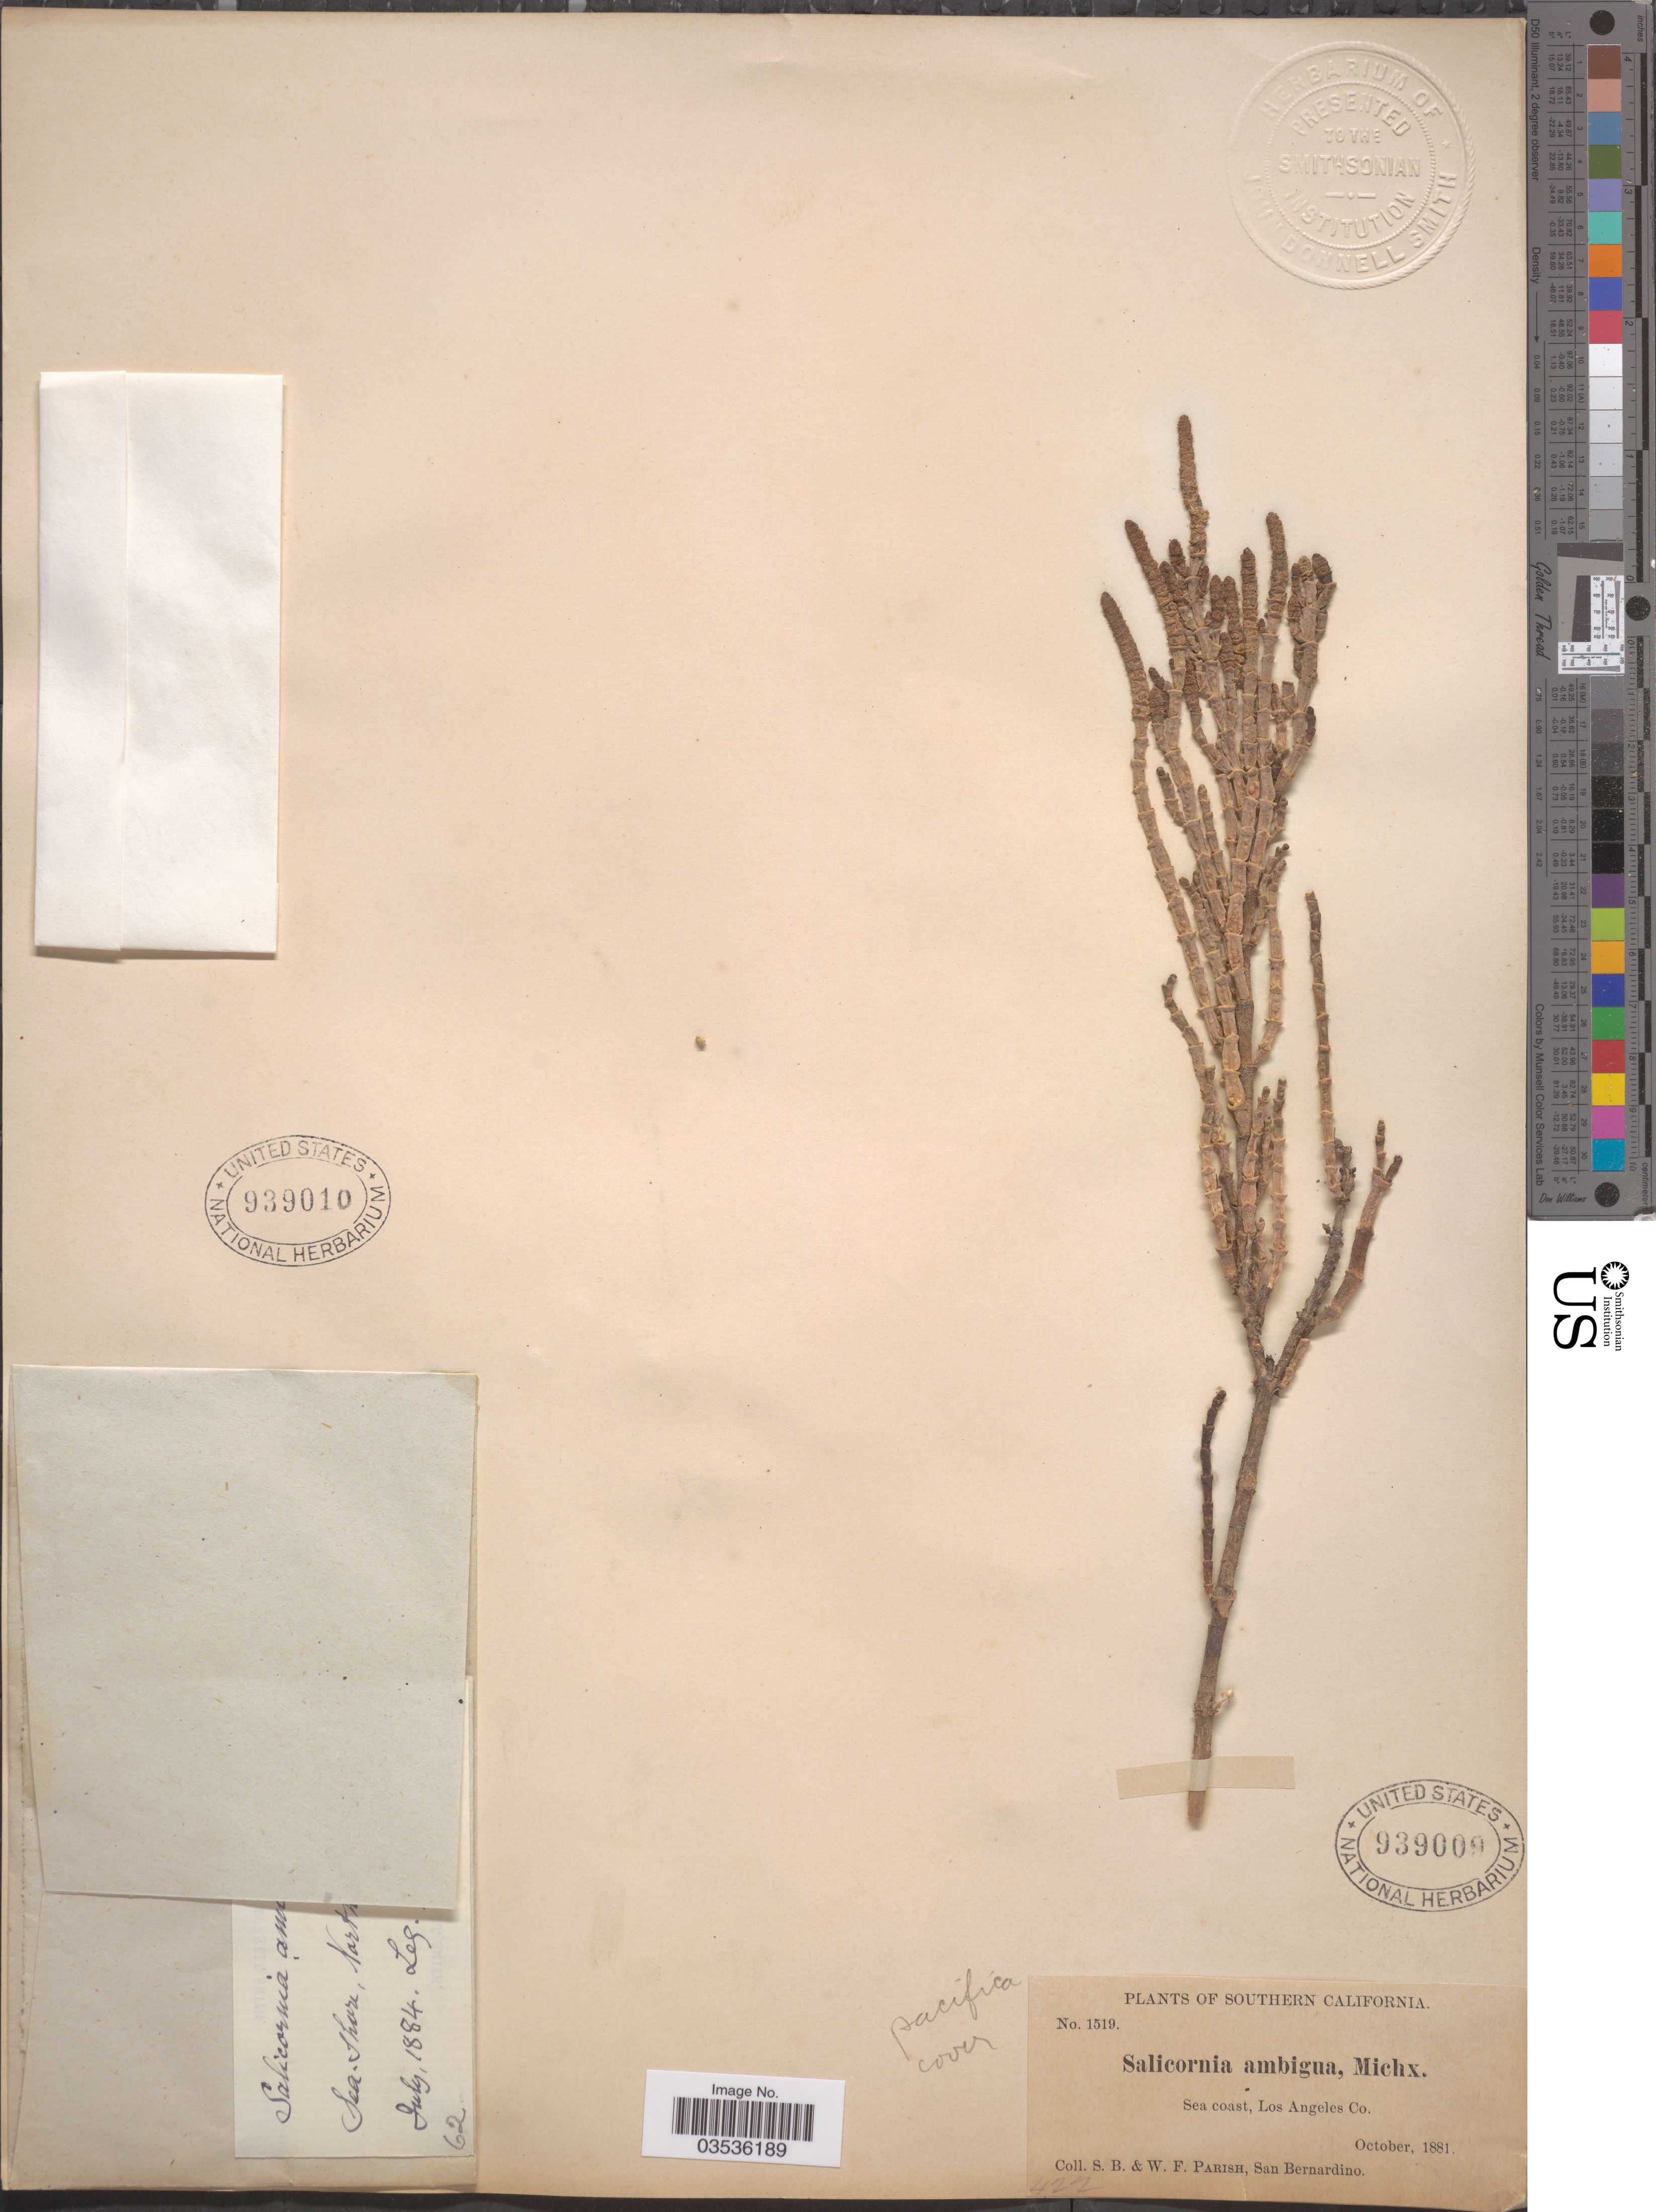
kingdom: Plantae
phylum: Tracheophyta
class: Magnoliopsida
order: Caryophyllales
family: Amaranthaceae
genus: Salicornia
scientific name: Salicornia pacifica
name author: Standl.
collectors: S. B. Parish & W. F. Parish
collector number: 1519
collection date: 1881-10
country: United States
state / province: California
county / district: Los Angeles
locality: Southern California. Sea coast, Los Angeles Co.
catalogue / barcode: US 939009